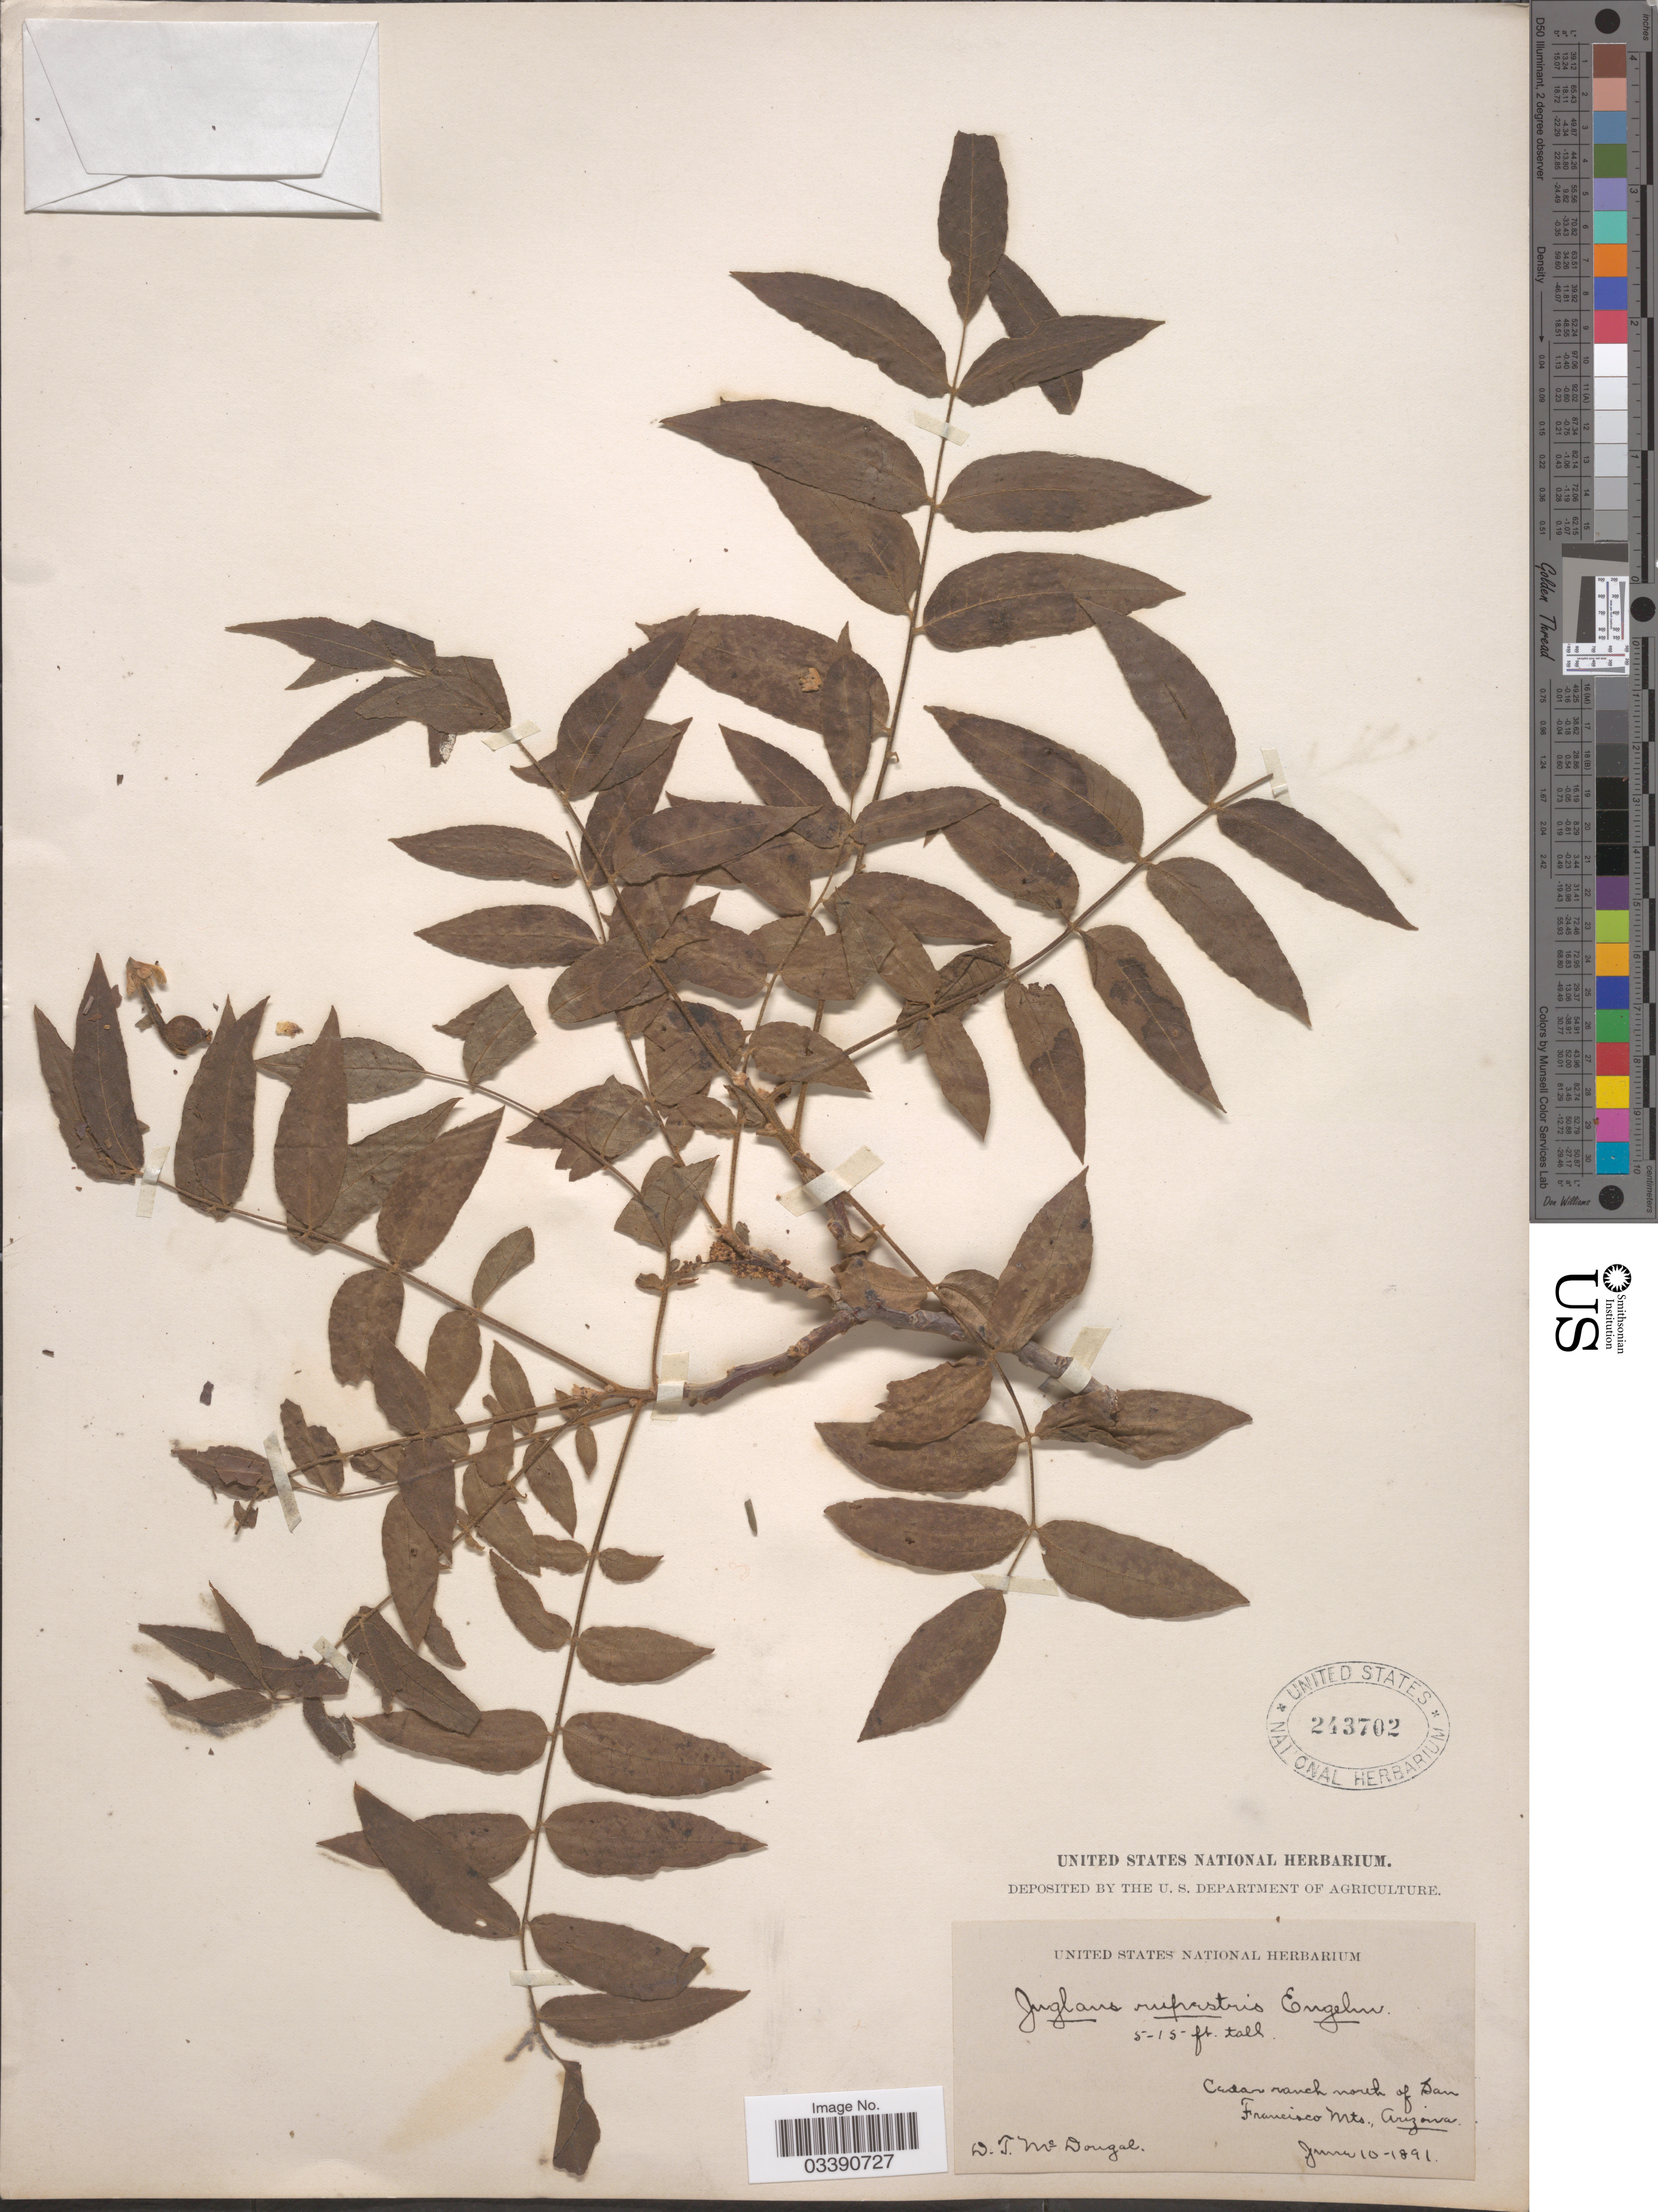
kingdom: Plantae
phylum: Tracheophyta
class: Magnoliopsida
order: Fagales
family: Juglandaceae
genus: Juglans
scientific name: Juglans microcarpa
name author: Berland. in Berland. & Chovell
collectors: D. McDougal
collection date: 1891-06-10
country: United States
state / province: Arizona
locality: Cedar ranch north of San Francisco Mts.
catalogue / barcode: US 243702